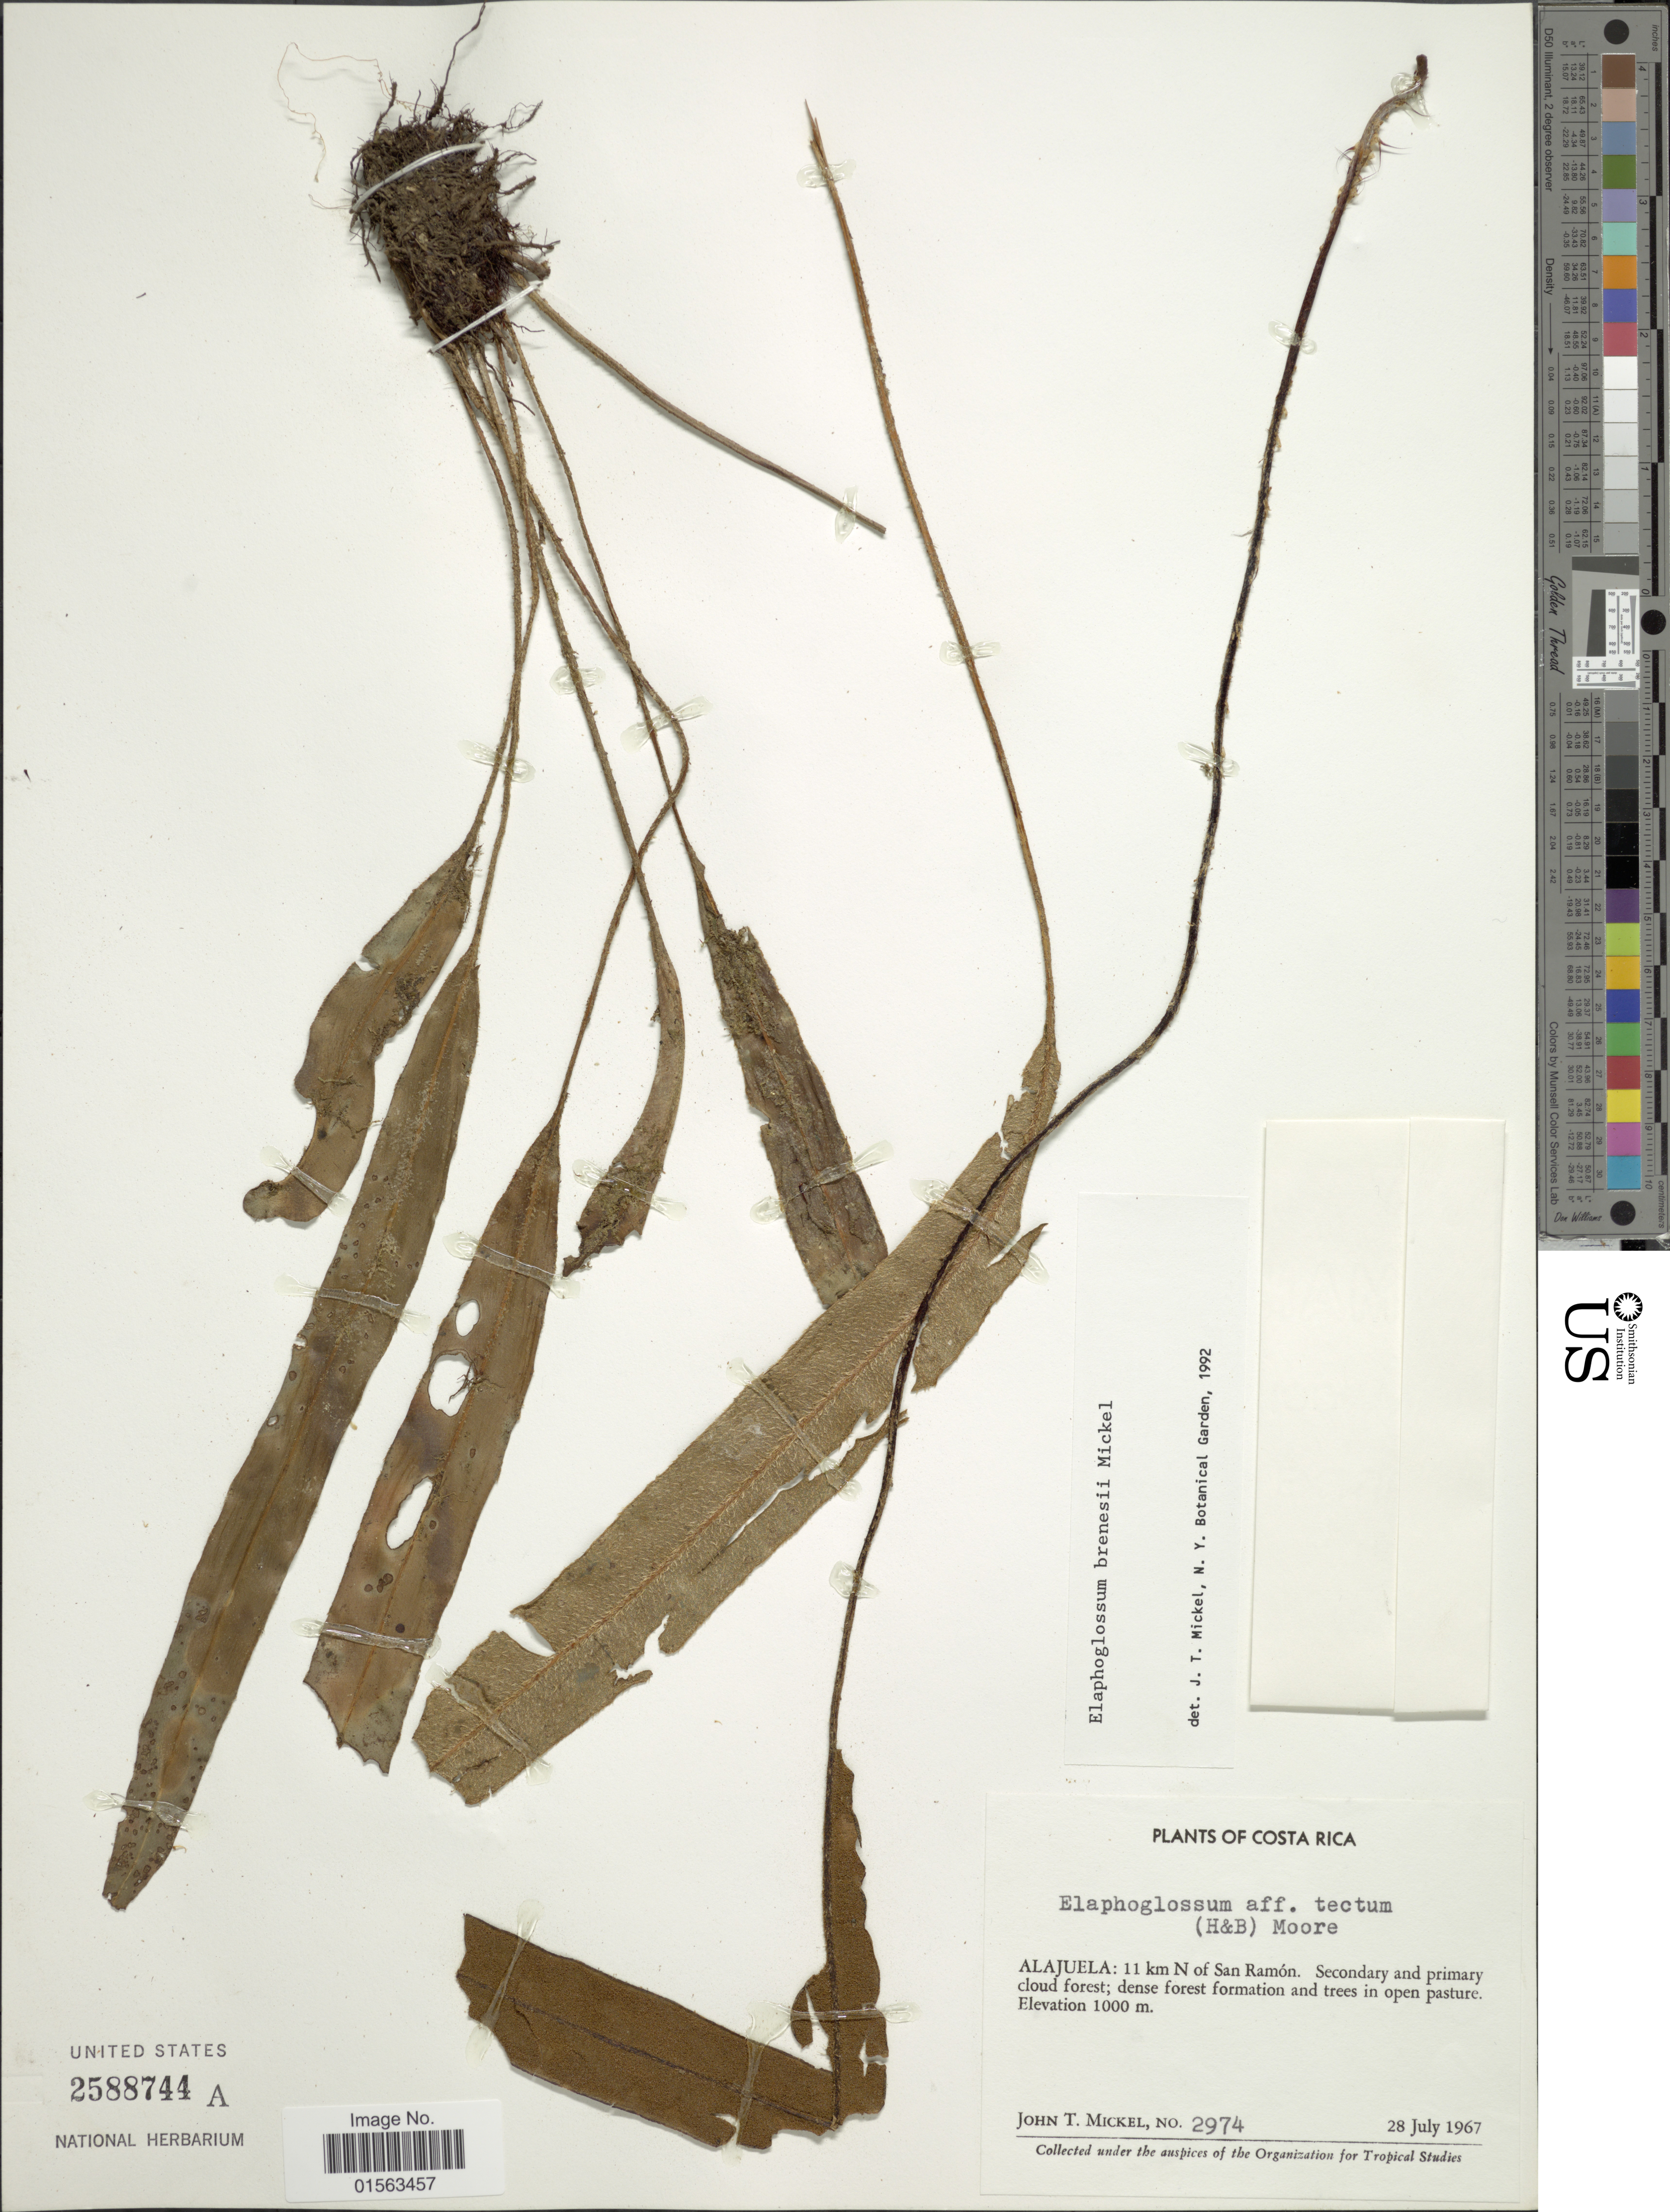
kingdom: Plantae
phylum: Tracheophyta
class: Polypodiopsida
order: Polypodiales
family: Dryopteridaceae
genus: Elaphoglossum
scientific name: Elaphoglossum brenesii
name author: Mickel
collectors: J. T. Mickel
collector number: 2974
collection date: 1967-07-28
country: Costa Rica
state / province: Alajuela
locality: Alajuela: 11 km N of San Ramon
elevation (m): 1000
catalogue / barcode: US 2588744A